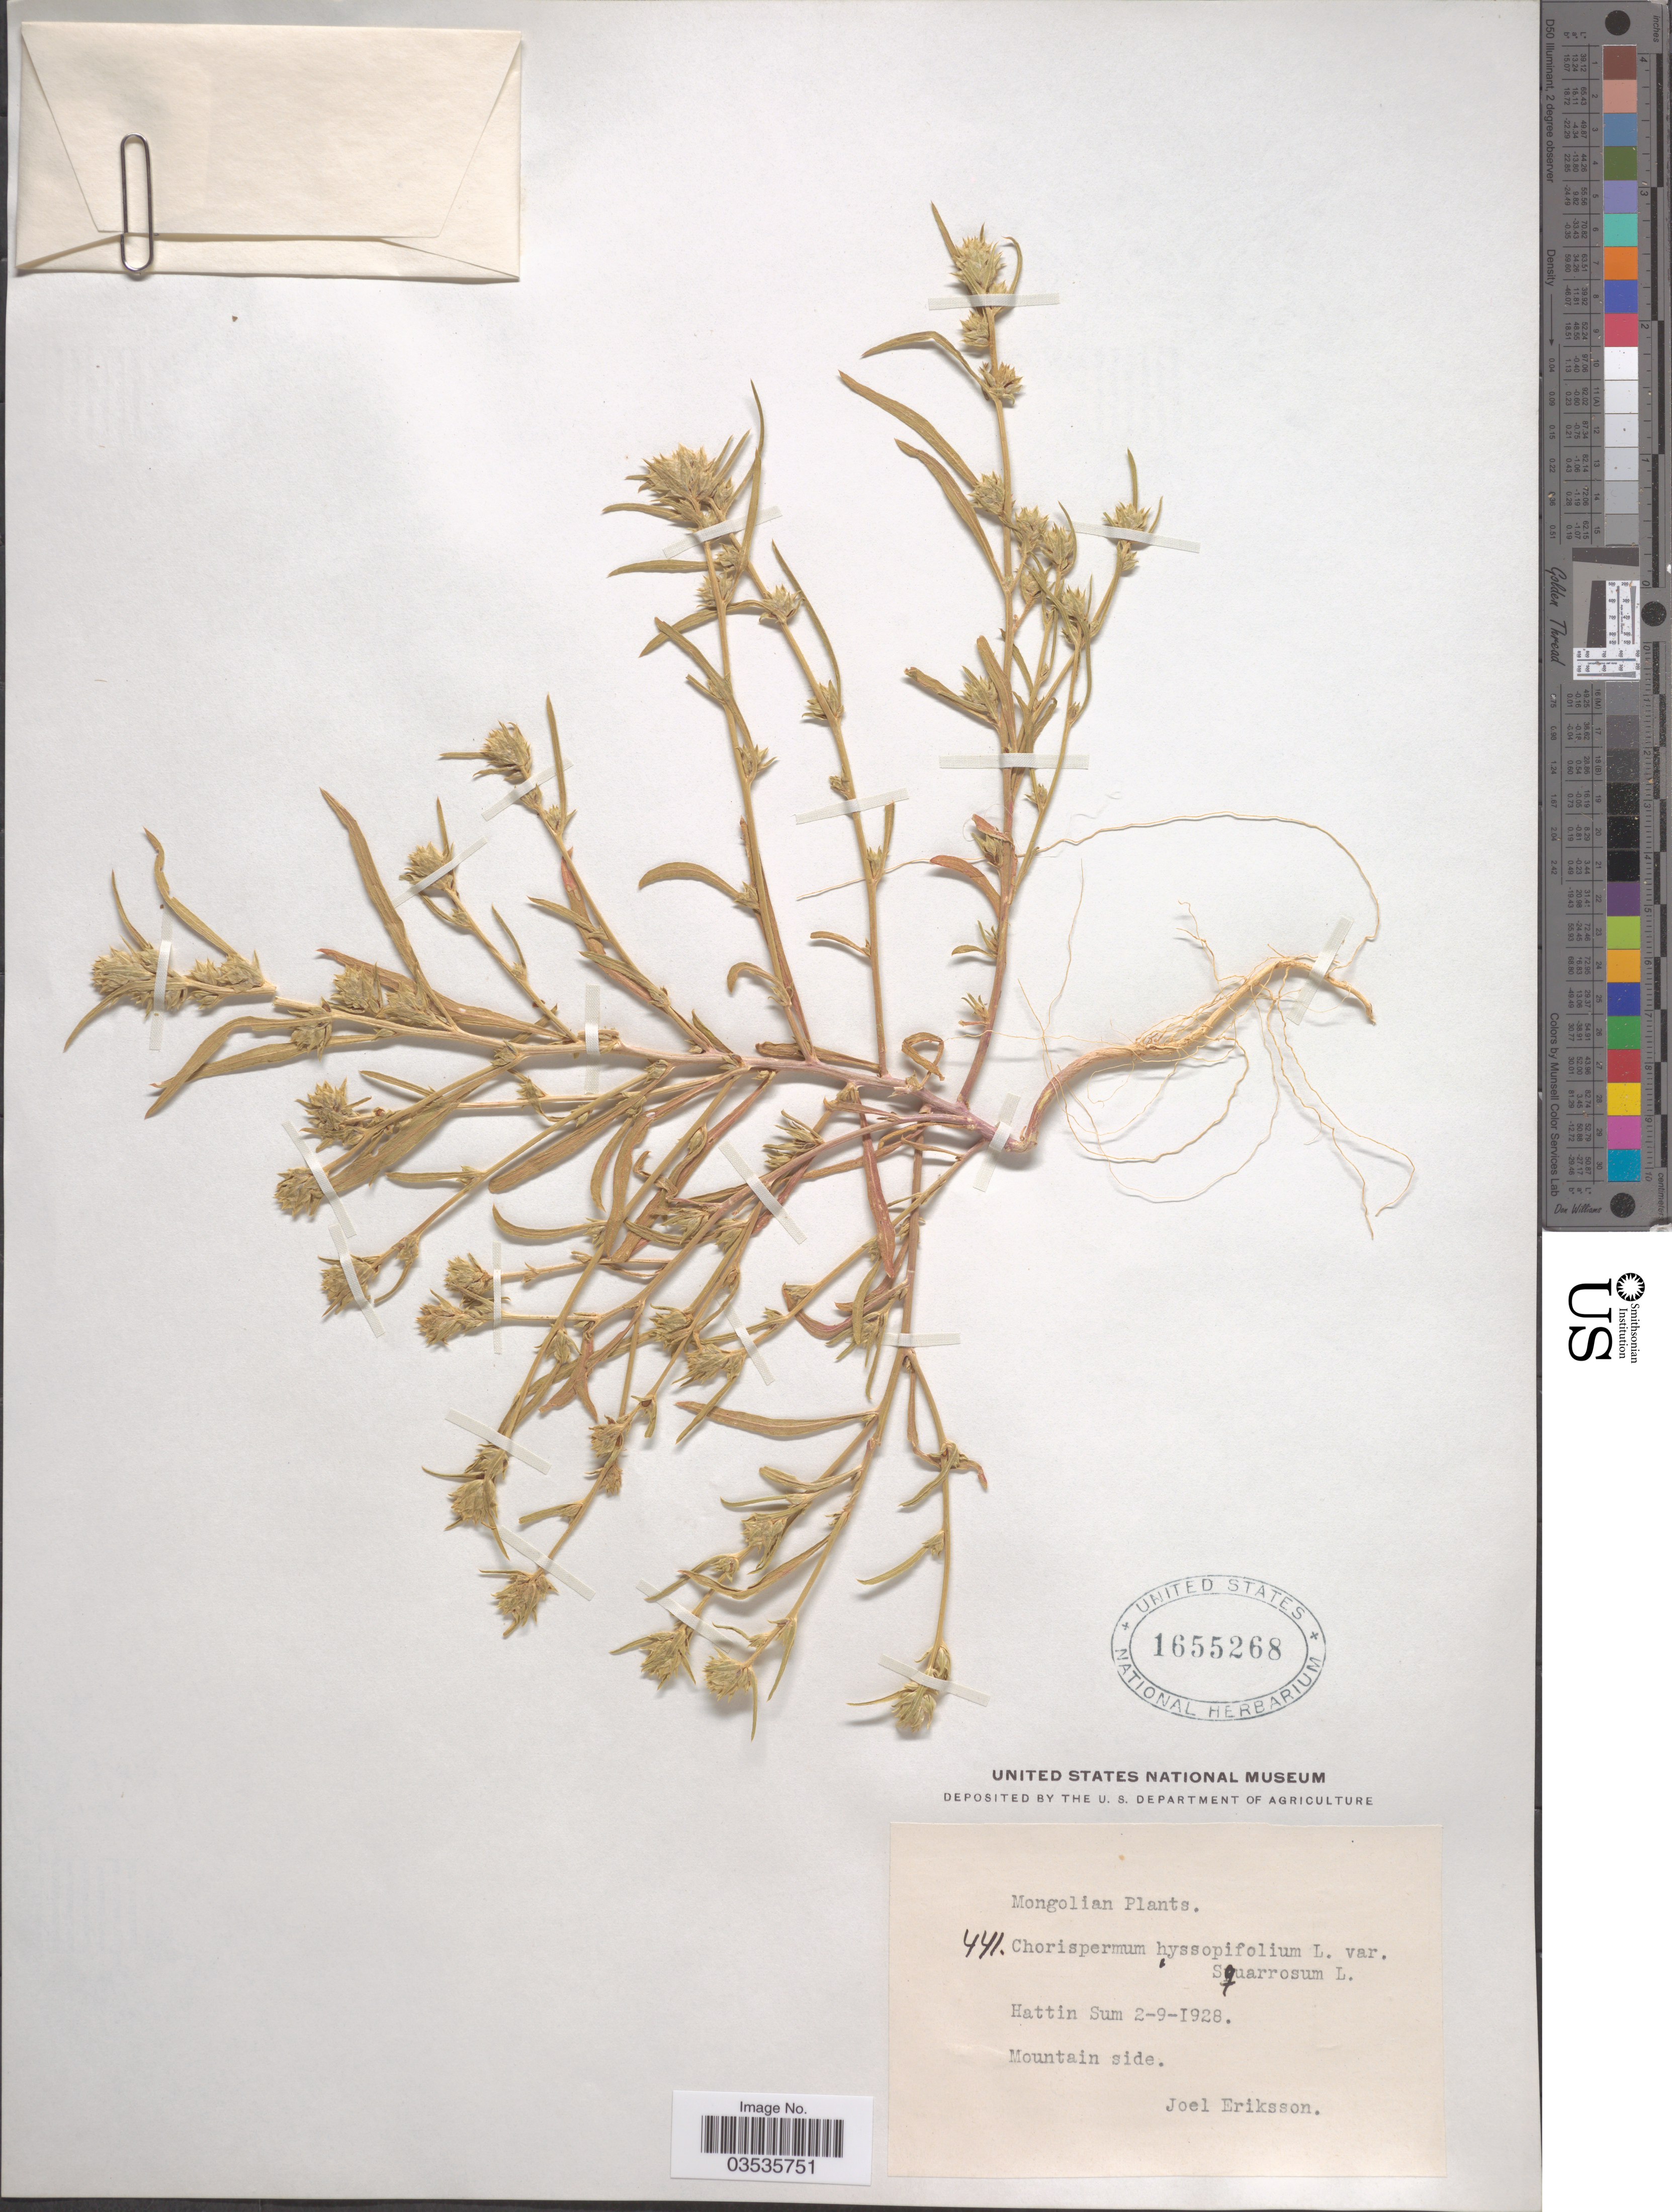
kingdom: Plantae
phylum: Tracheophyta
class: Magnoliopsida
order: Caryophyllales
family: Amaranthaceae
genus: Corispermum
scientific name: Corispermum hyssopifolium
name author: L.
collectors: J. Eriksson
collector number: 441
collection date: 1928-09-02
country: Mongolia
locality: Hattin Sum. Mountain side.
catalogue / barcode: US 1655268